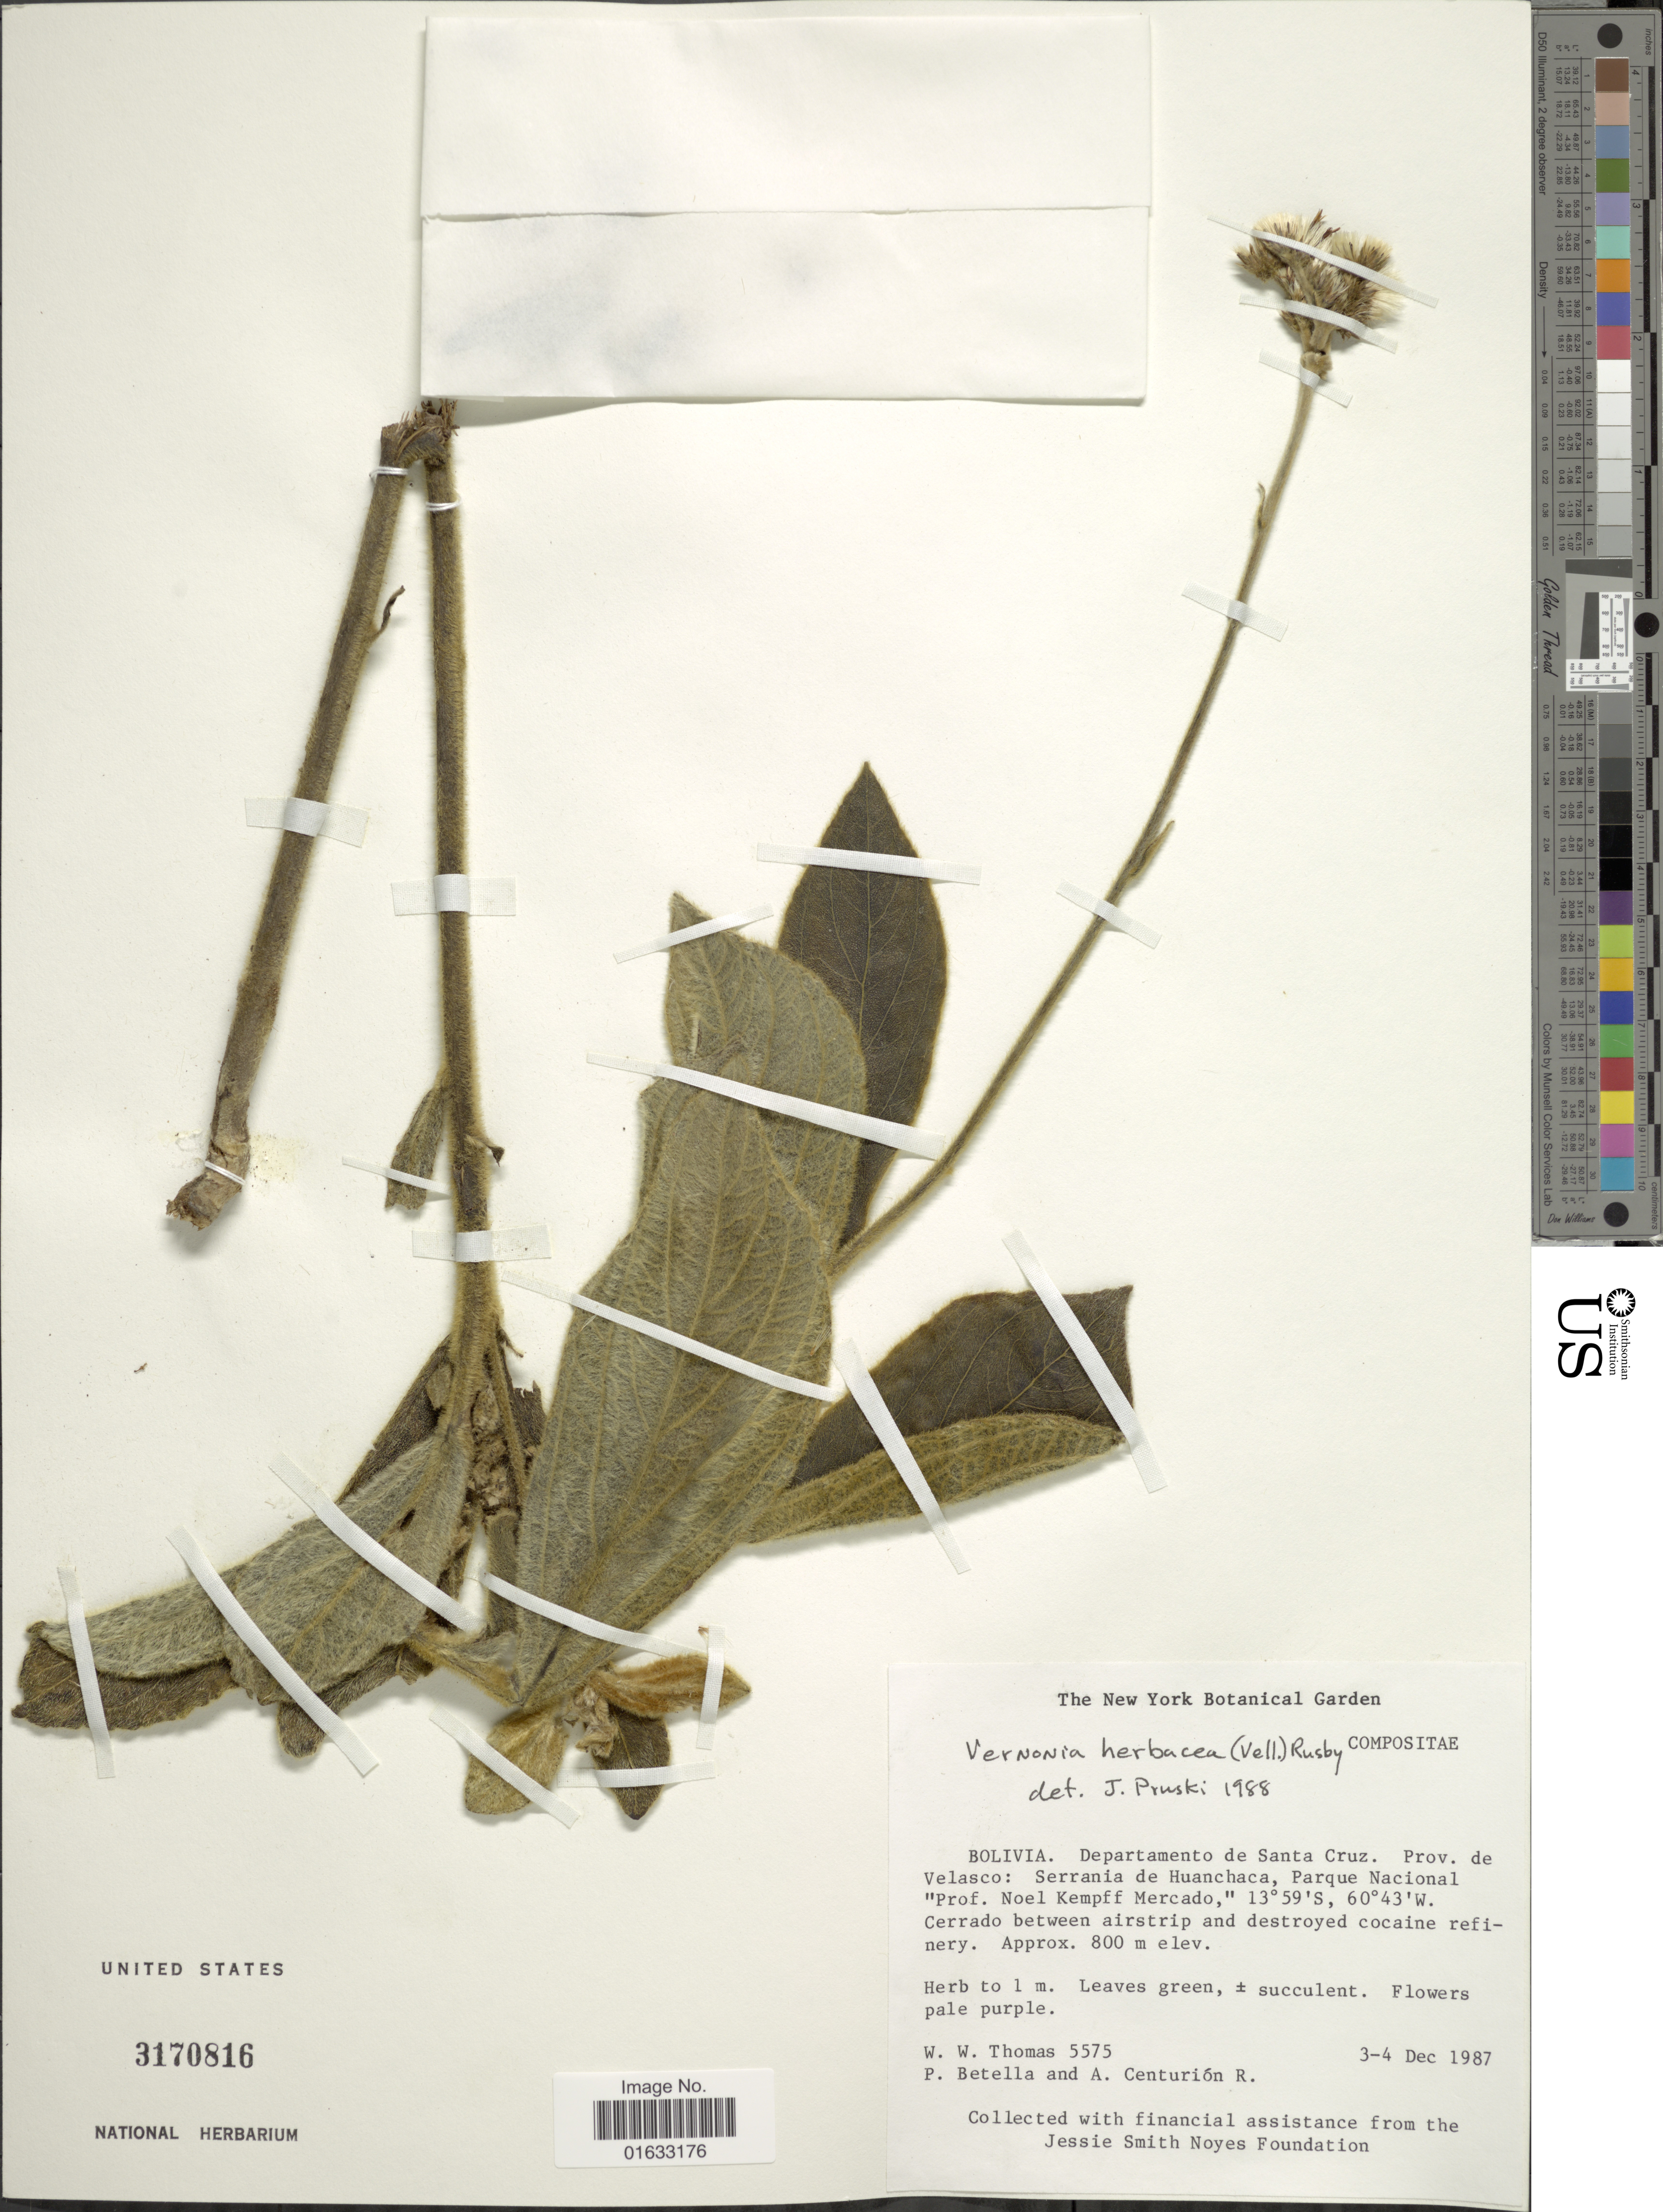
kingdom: Plantae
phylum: Tracheophyta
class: Magnoliopsida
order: Asterales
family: Asteraceae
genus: Chrysolaena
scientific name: Chrysolaena herbacea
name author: (Vell.) H. Rob.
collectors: W. W. Thomas, P. Betella & A. Centurión R.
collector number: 5575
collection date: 1987-12-03/1987-12-04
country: Bolivia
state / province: Santa Cruz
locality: Departamento de Santa Cruz, prov. de Velasco, Serrania de Huanchaca, Parque Nacional Prof. Noel Kempff Mercado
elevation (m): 800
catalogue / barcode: US 3170816